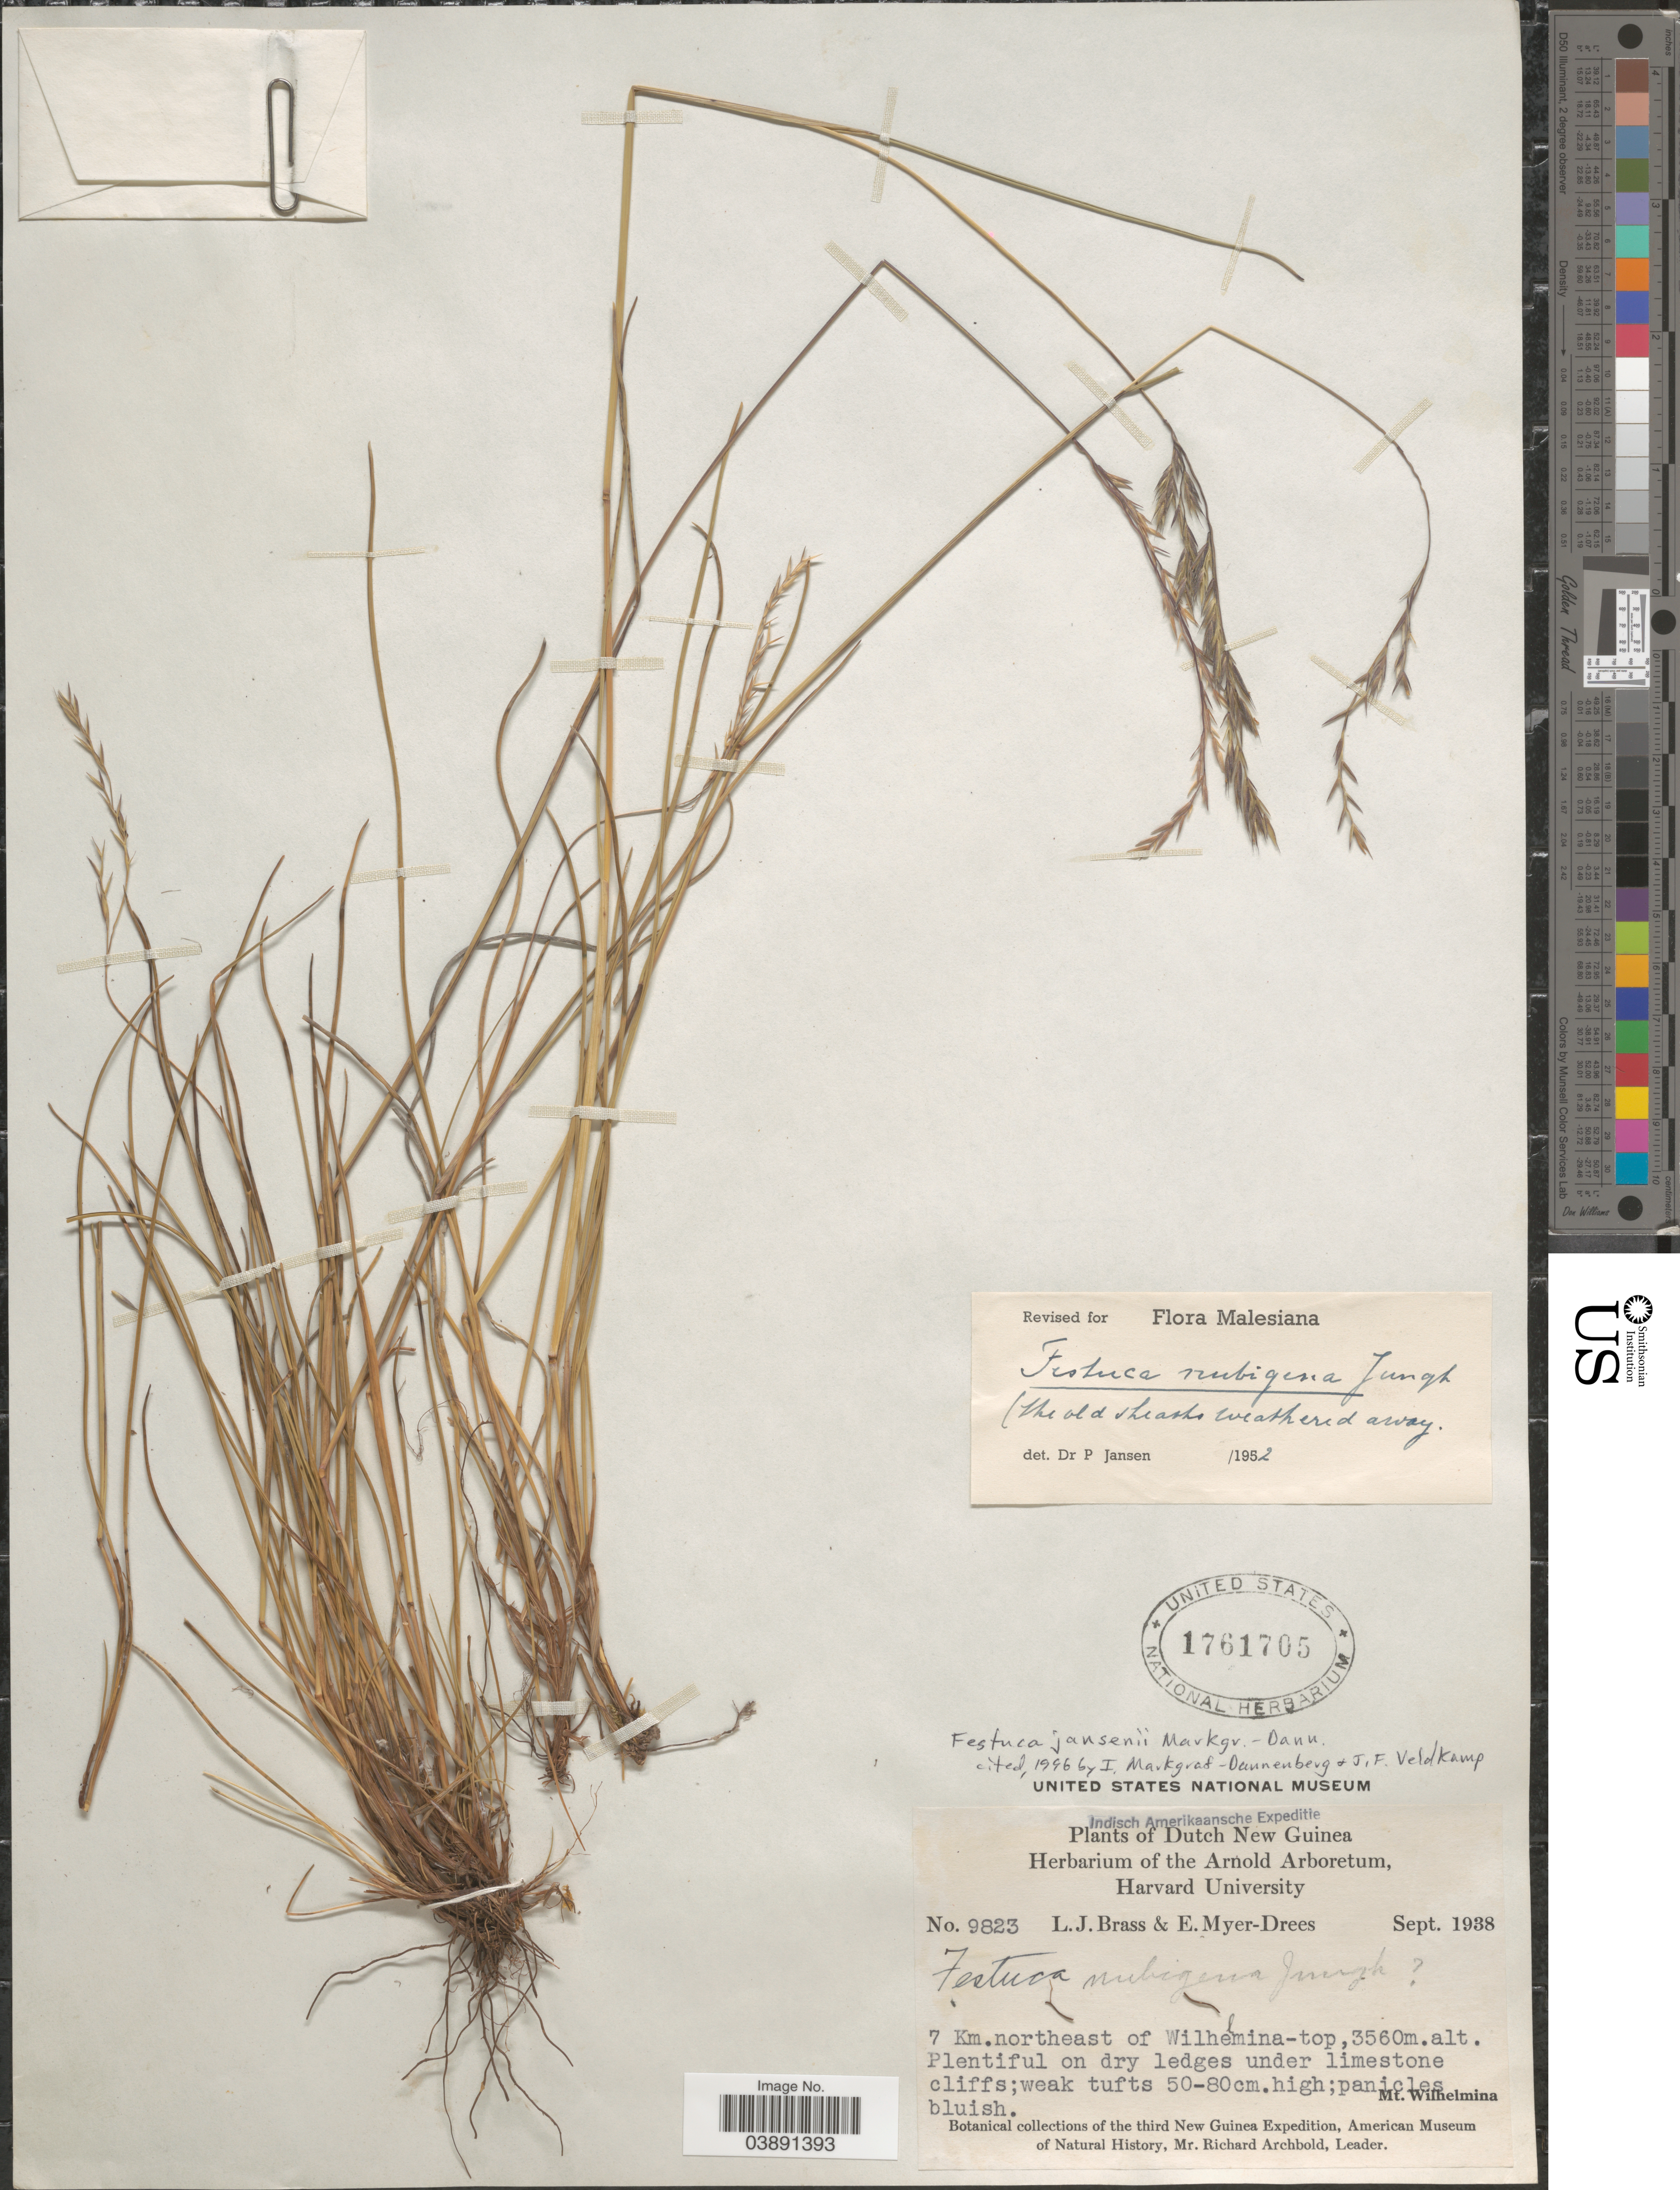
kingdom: Plantae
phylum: Tracheophyta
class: Liliopsida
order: Poales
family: Poaceae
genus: Festuca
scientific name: Festuca jansenii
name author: Markgr.-Dann. ex P. Royen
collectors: L. J. Brass & E. Myer-Drees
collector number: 9823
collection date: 1938-09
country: Indonesia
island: New Guinea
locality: Dutch New Guinea. 7 Km.northeast of Wilhelmina-top. Mt. Wilhelmina.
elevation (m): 3560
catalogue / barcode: US 1761705